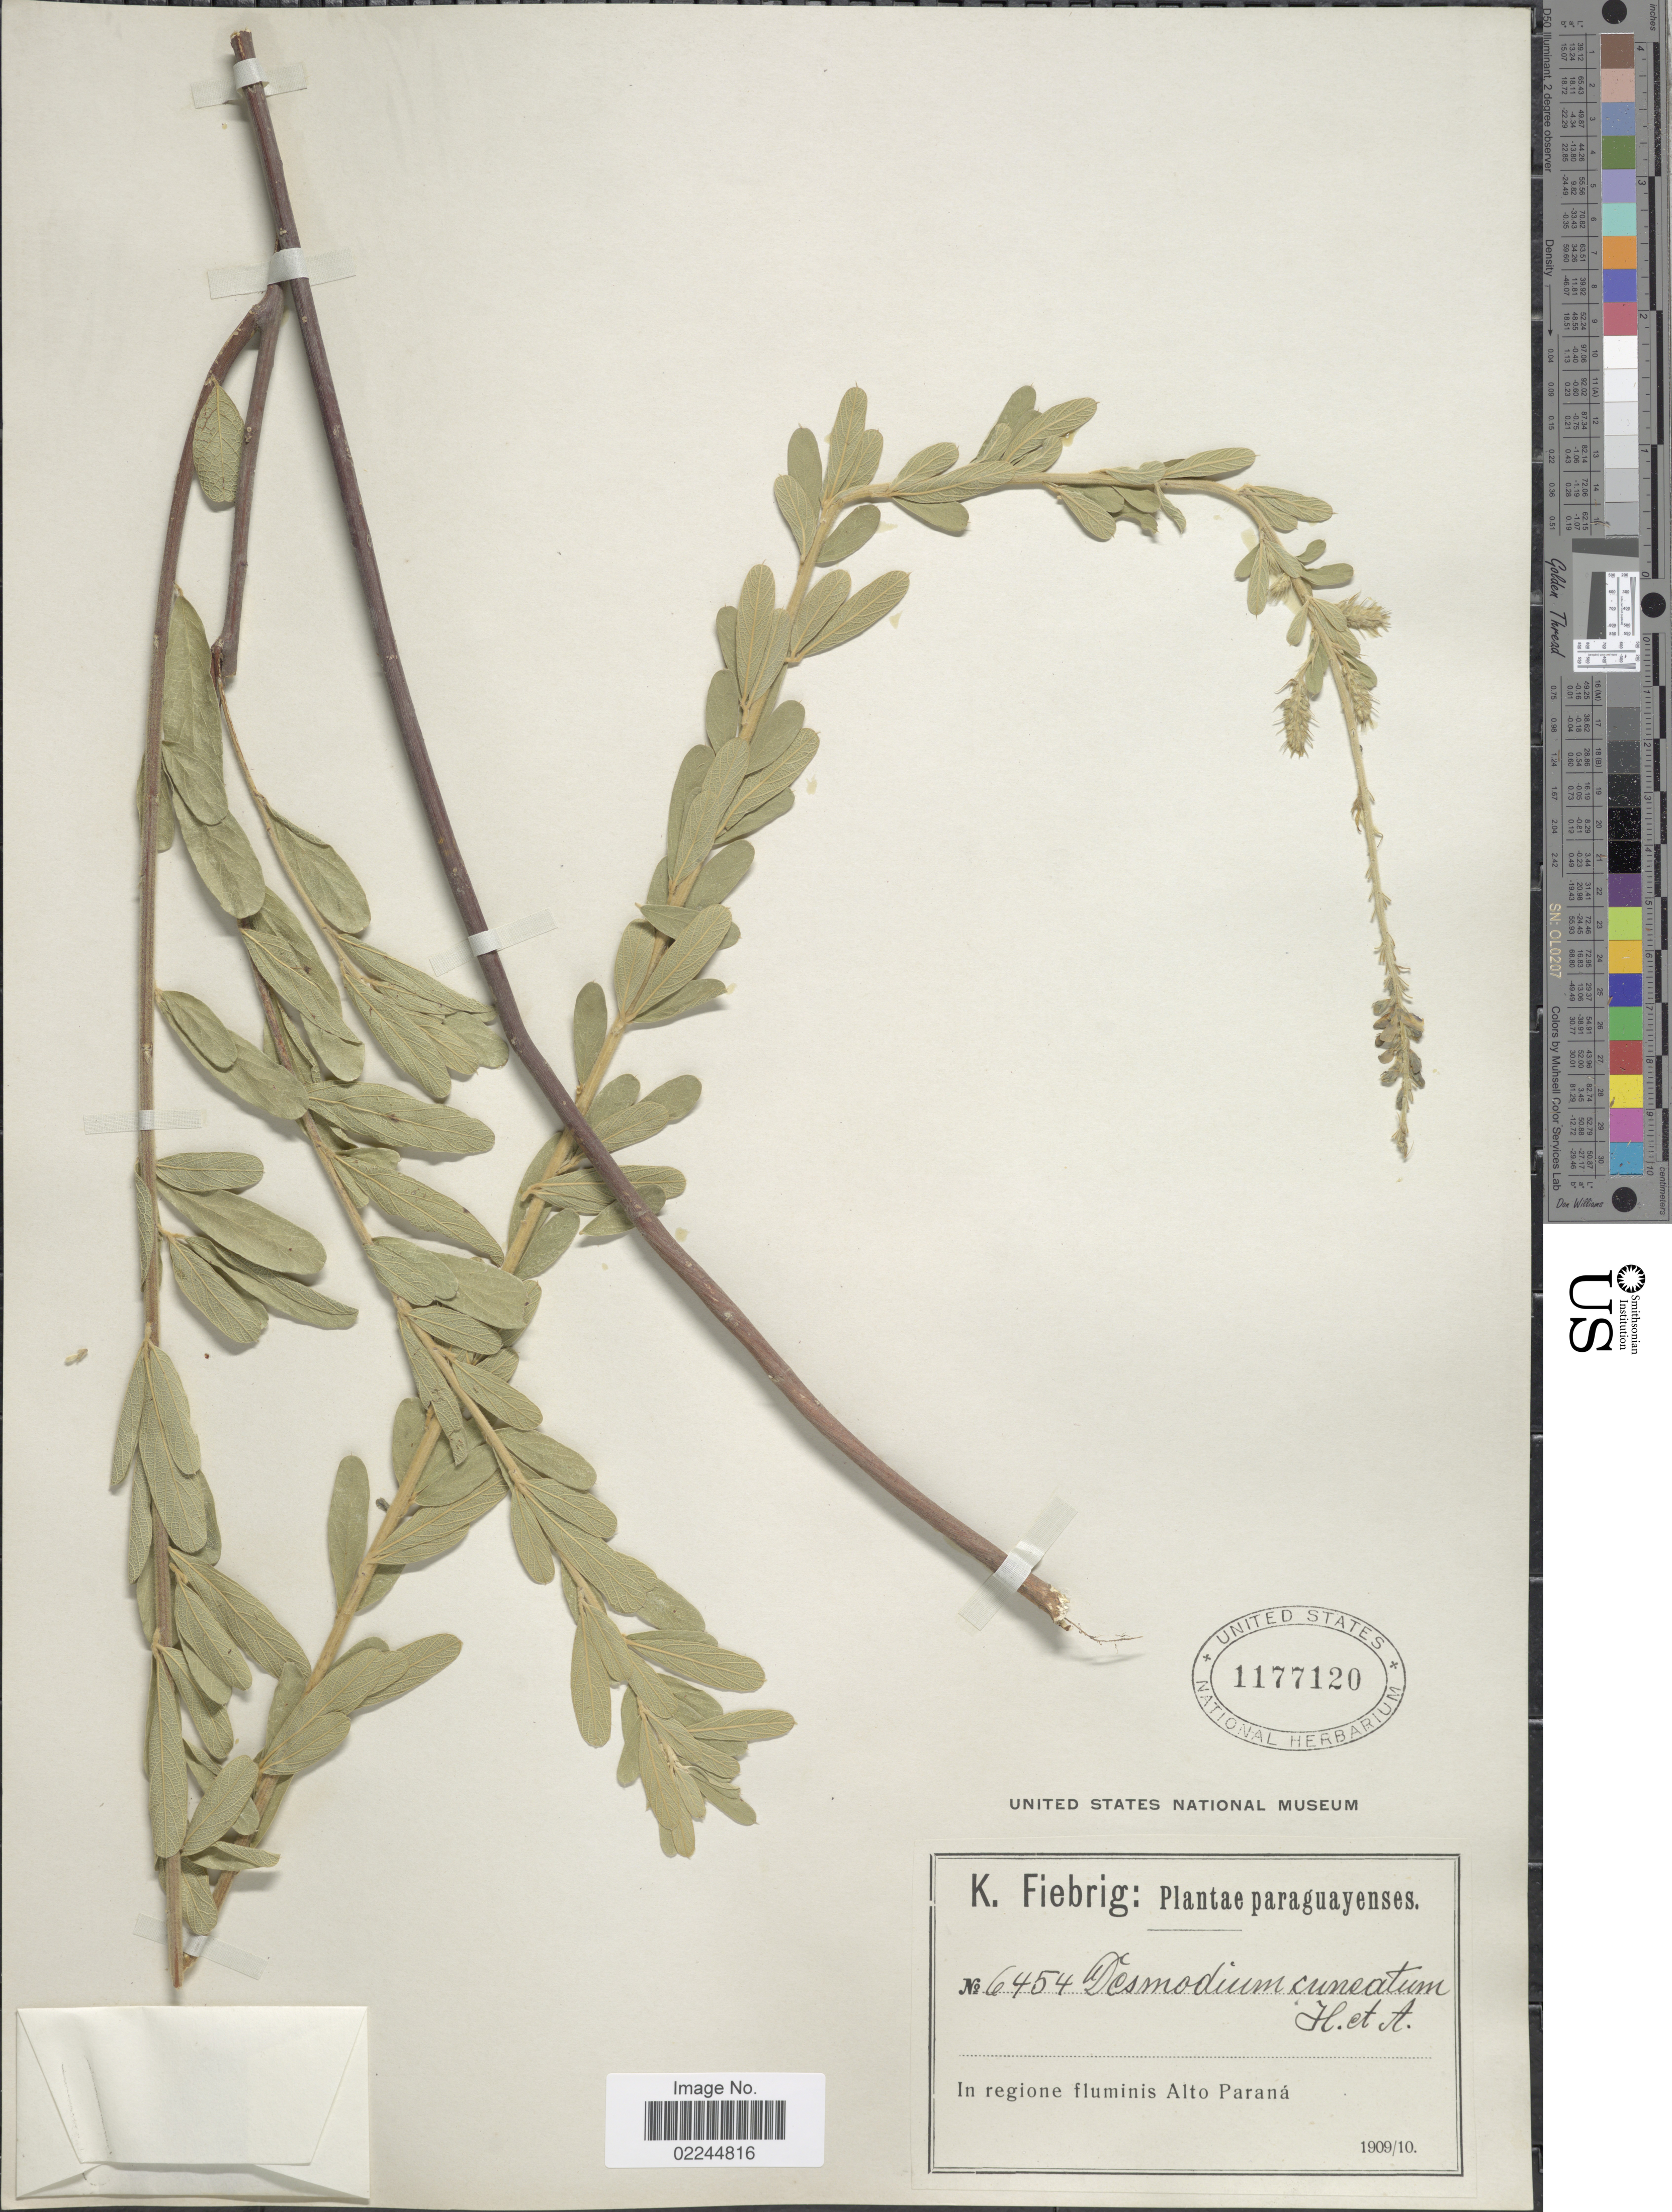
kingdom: Plantae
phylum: Tracheophyta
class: Magnoliopsida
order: Fabales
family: Fabaceae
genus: Desmodium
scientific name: Desmodium cuneatum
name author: Hook. & Arn.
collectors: K. Fiebrig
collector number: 6454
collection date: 1909/1910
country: Paraguay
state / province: Alto Parana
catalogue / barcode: US 1177120